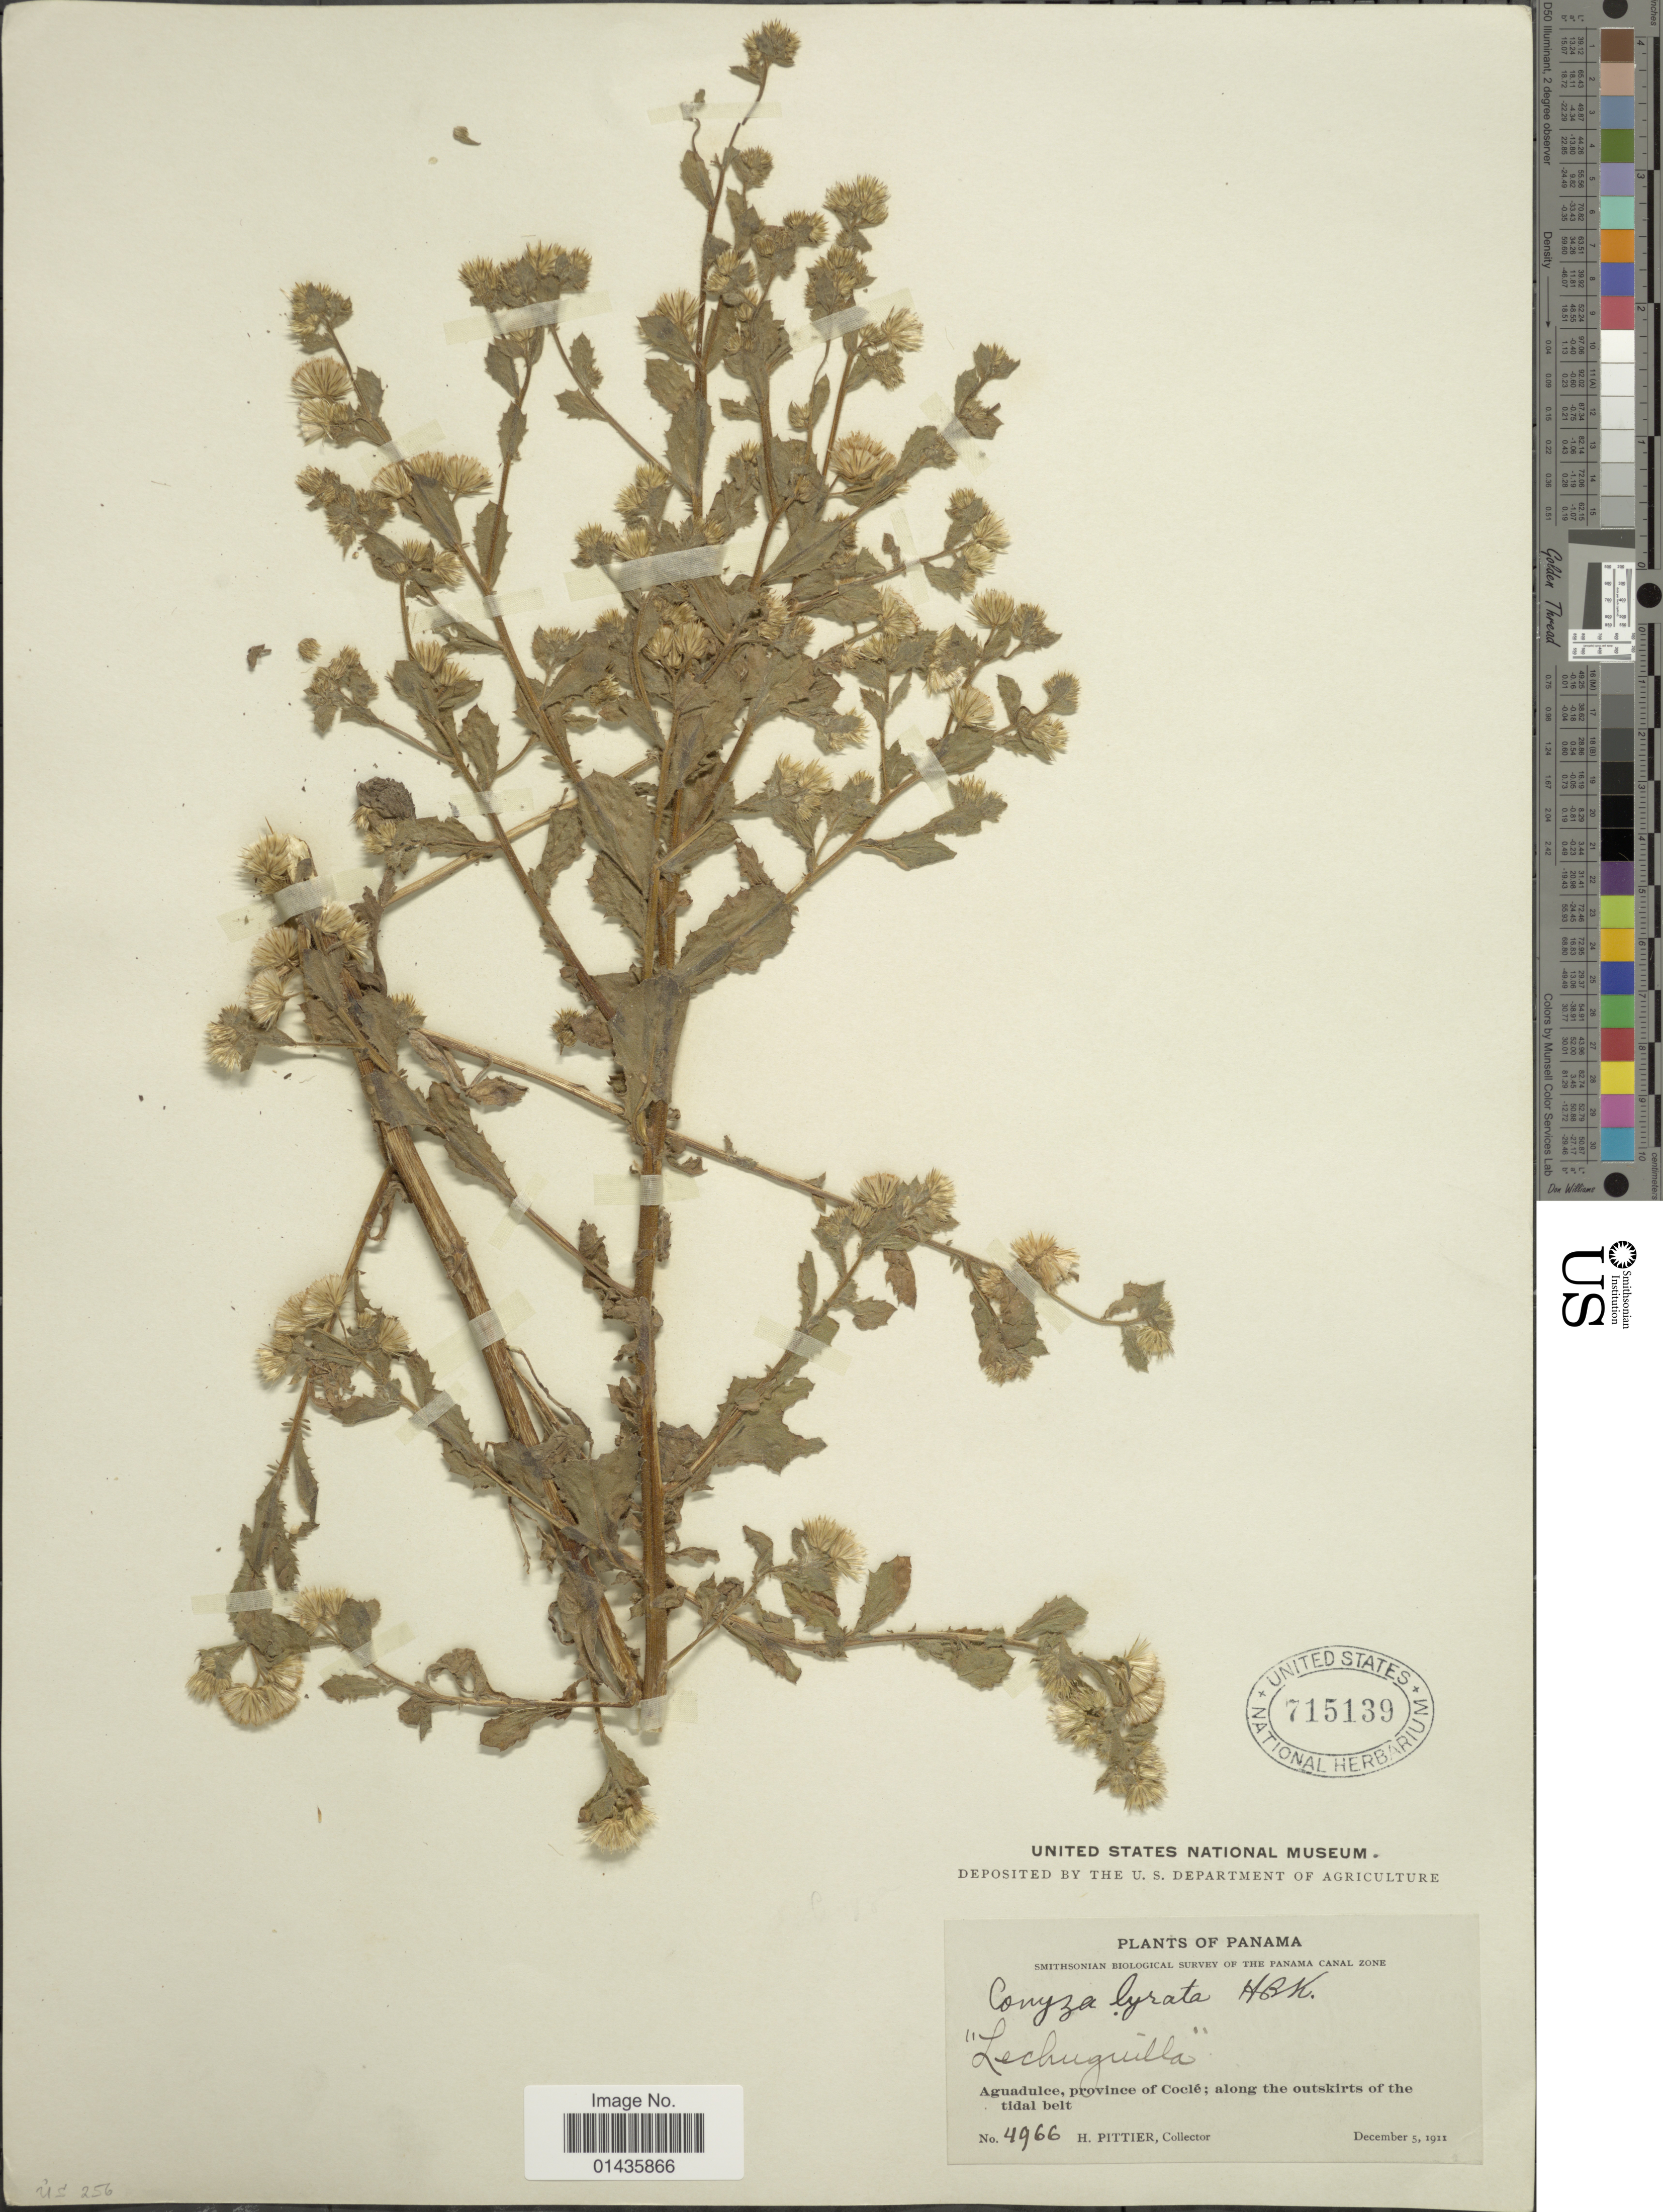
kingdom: Plantae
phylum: Tracheophyta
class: Magnoliopsida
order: Asterales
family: Asteraceae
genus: Pseudoconyza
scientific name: Pseudoconyza lyrata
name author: (Kunth) Cuatrec.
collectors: H. F. Pittier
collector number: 4966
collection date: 1911-12-05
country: Panama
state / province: Coclé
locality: Aguadulce, along the outskirts of the tidal belt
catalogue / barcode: US 715139